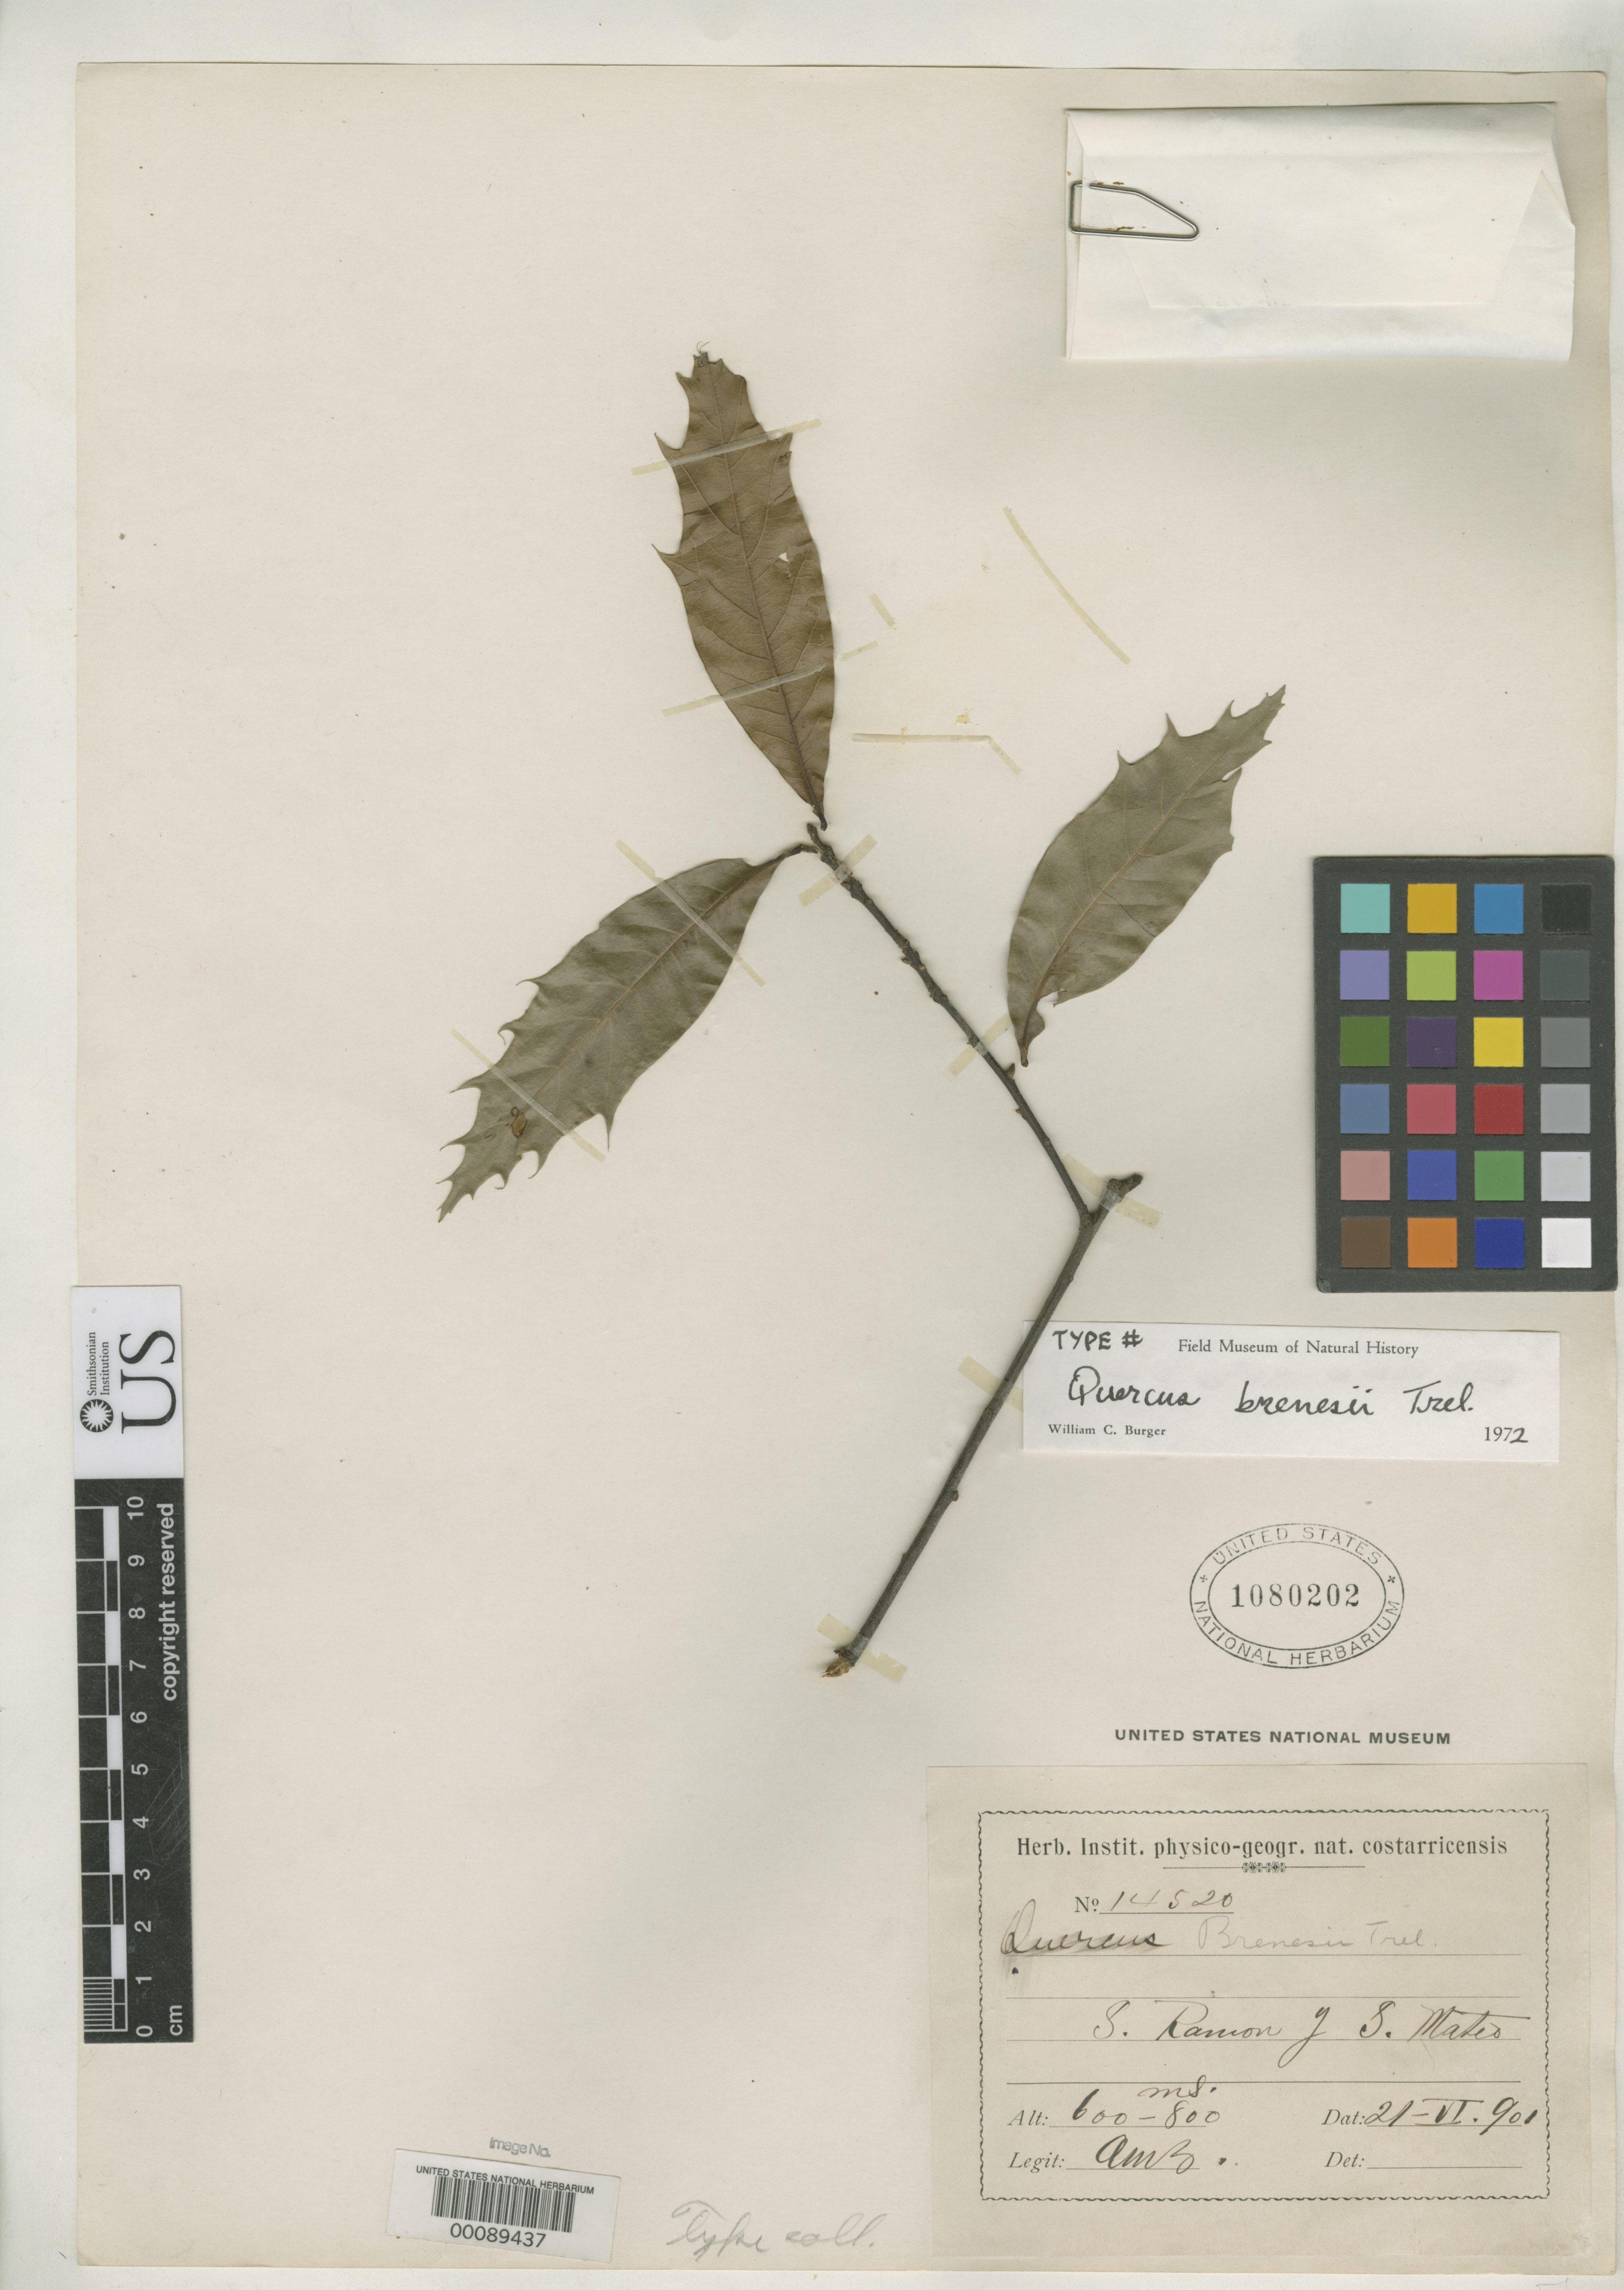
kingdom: Plantae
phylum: Tracheophyta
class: Magnoliopsida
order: Fagales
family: Fagaceae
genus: Quercus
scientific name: Quercus brenesii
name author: Trel.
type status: Isotype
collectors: A. Brenes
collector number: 14520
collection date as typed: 21 Jun 1901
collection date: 1901-06-21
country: Costa Rica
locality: Rio Jesus, between San Ramon and San Mateo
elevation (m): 600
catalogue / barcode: US 1080202